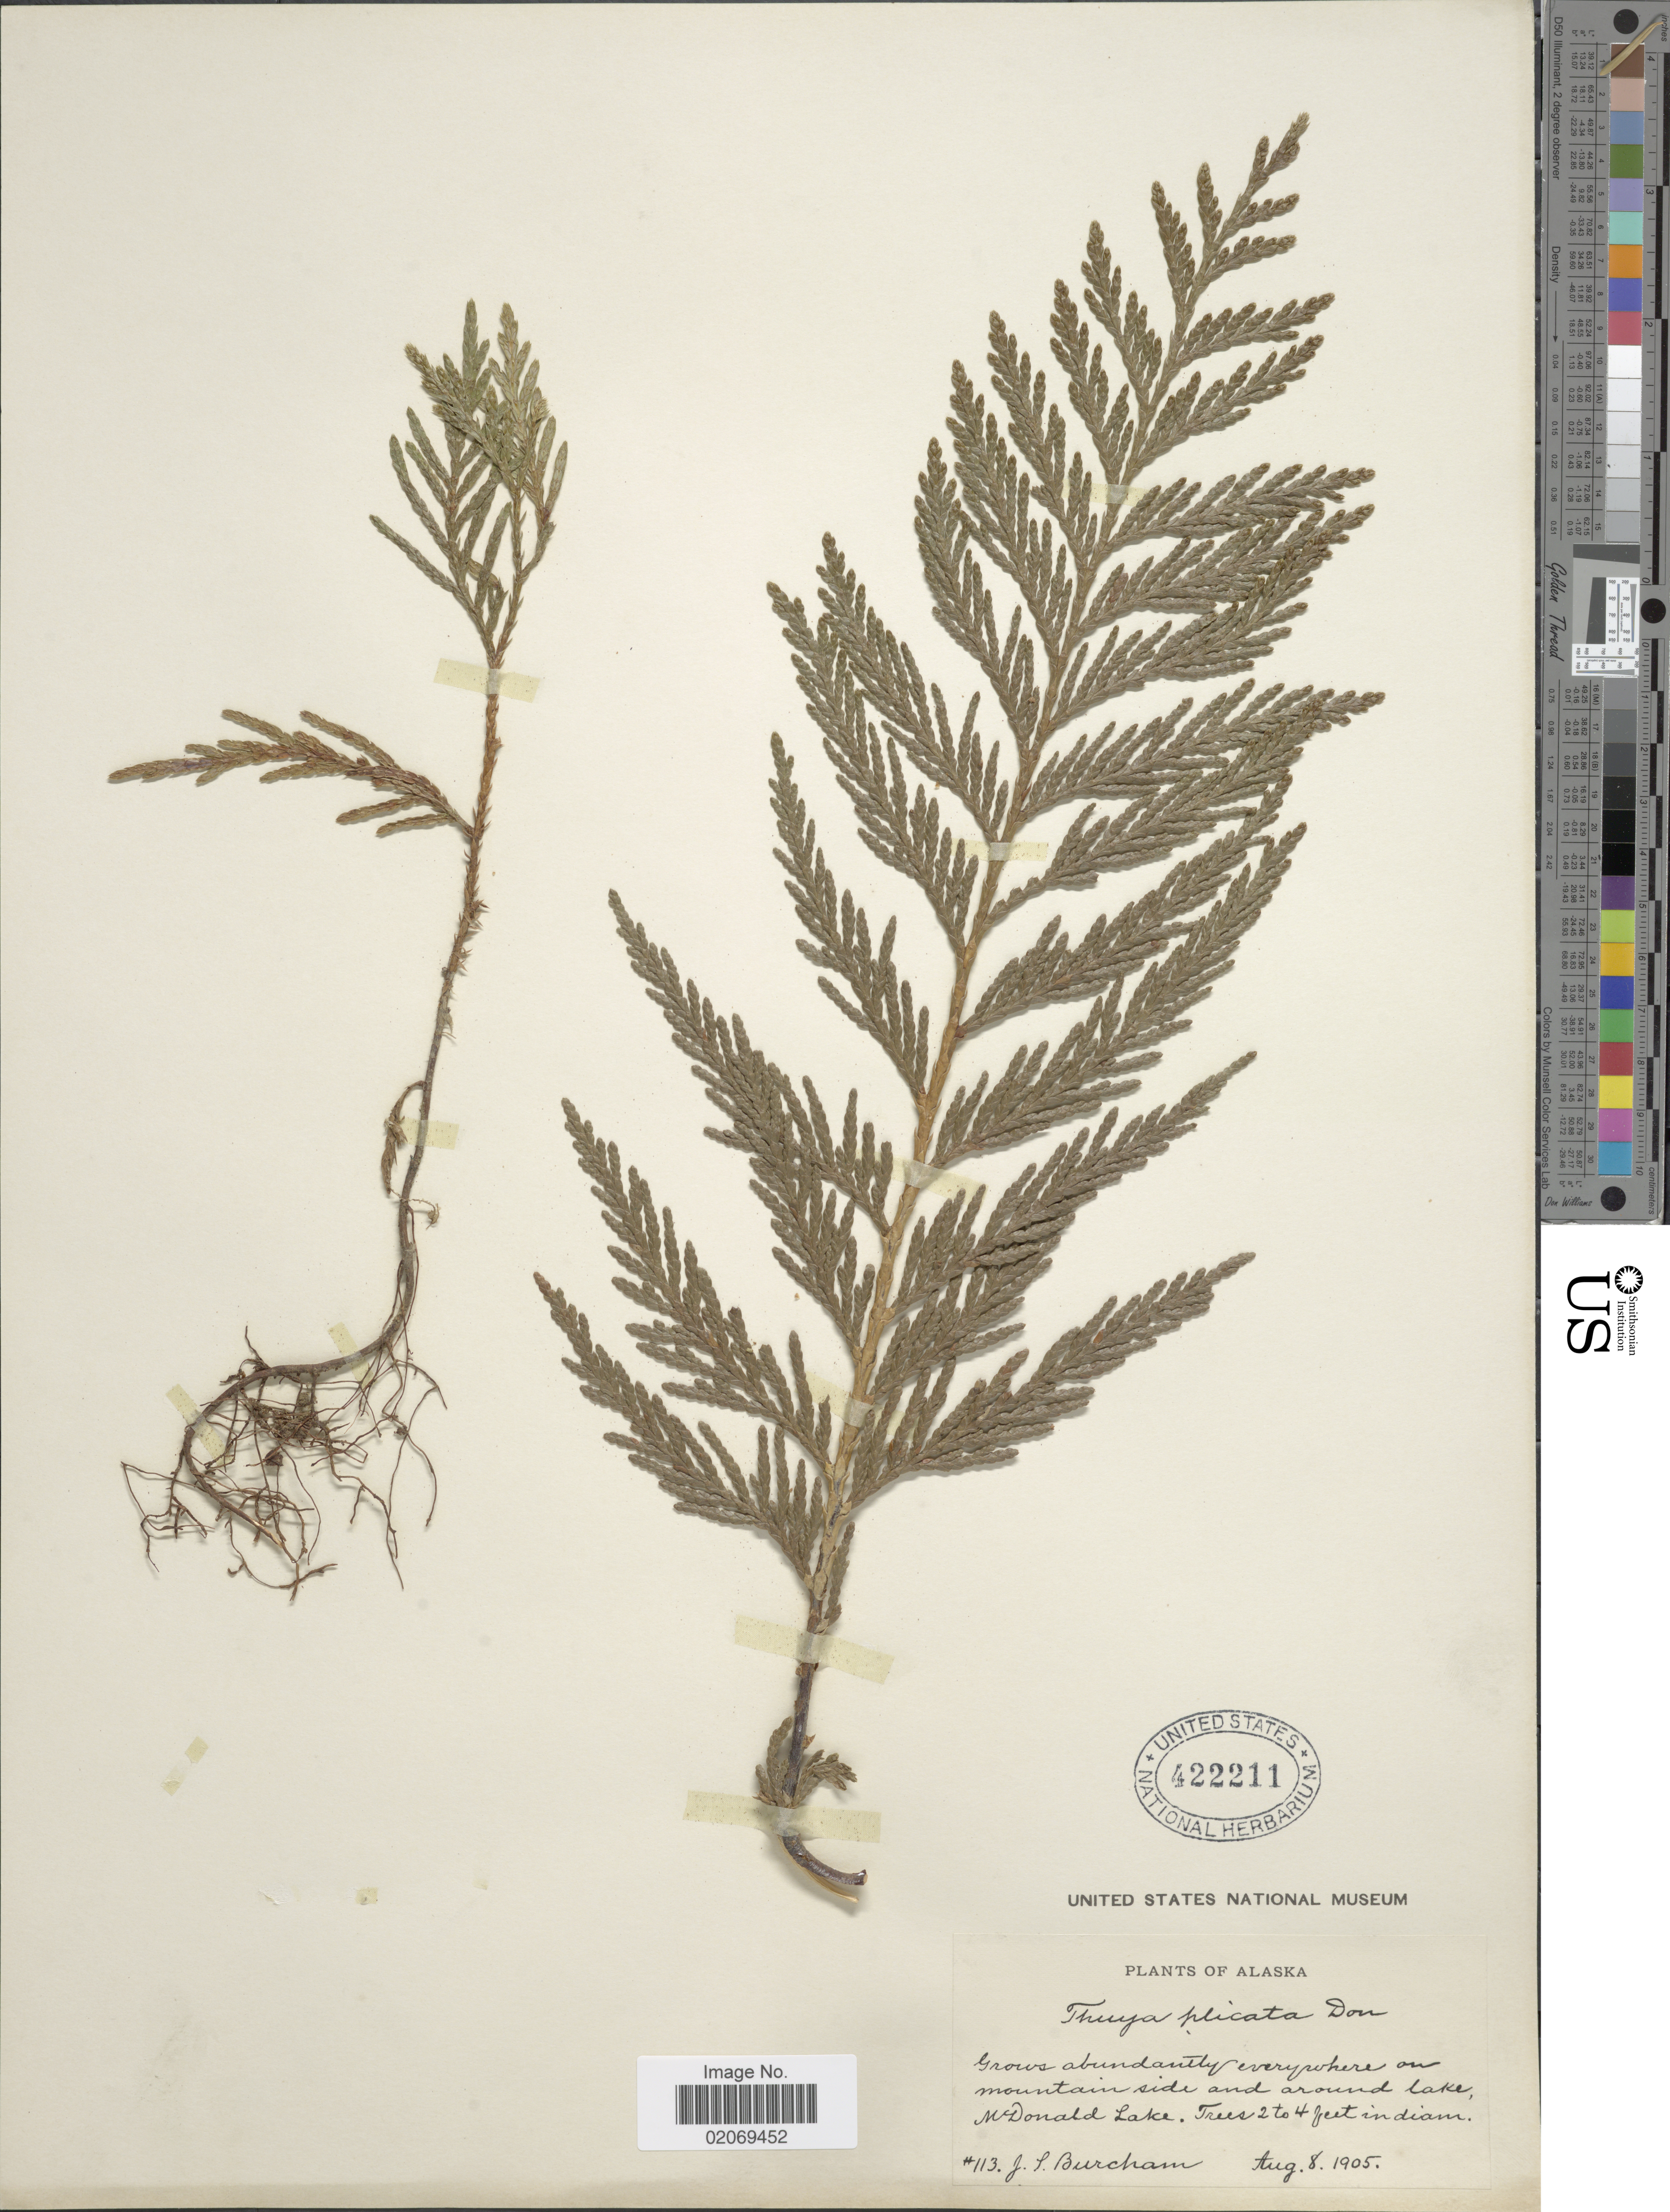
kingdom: Plantae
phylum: Tracheophyta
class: Pinopsida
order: Pinales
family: Cupressaceae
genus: Thuja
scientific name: Thuja plicata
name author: Donn & D. Don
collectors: J. Burcham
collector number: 113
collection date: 1905-08-08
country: United States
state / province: Alaska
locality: Grows abundantly everywhere on mountain side and around lake McDonald Lake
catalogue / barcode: US 422211